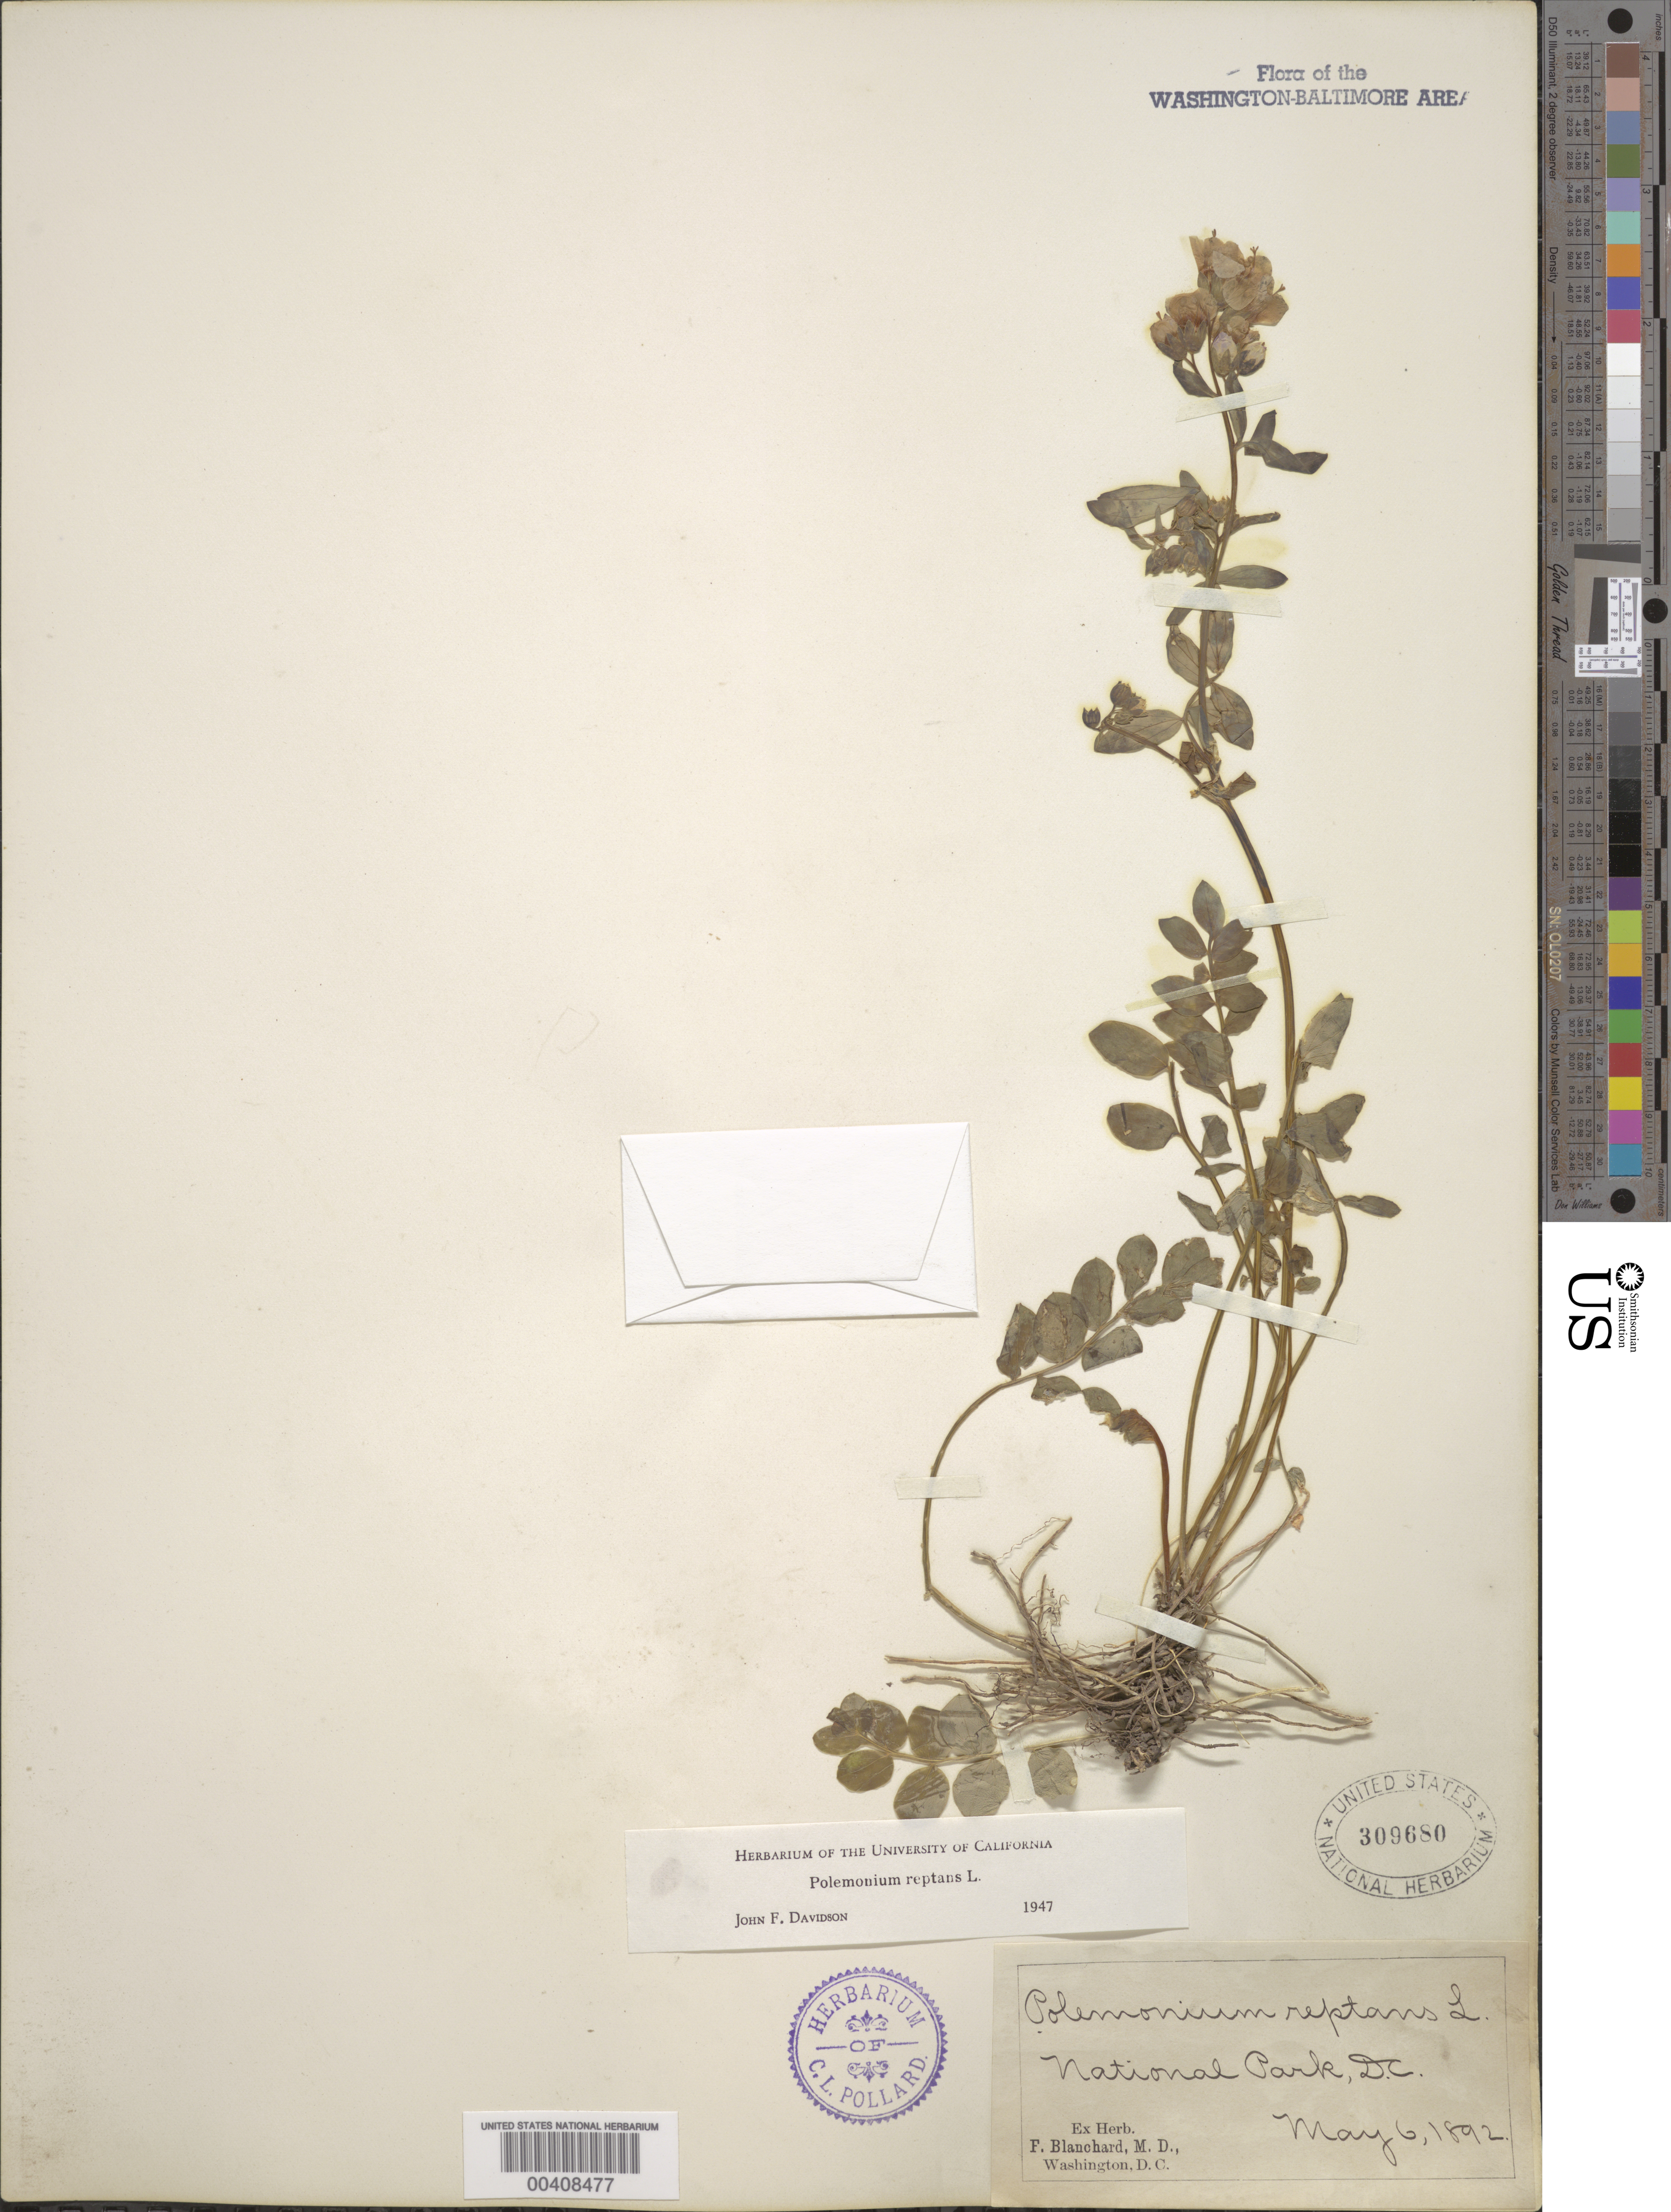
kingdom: Plantae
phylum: Tracheophyta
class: Magnoliopsida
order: Ericales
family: Polemoniaceae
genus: Polemonium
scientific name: Polemonium reptans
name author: L.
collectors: F. Blanchard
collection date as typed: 06 May 1892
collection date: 1892-05-06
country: United States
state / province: District of Columbia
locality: National Park Rock Creek Park and Vicinity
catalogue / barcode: US 309680